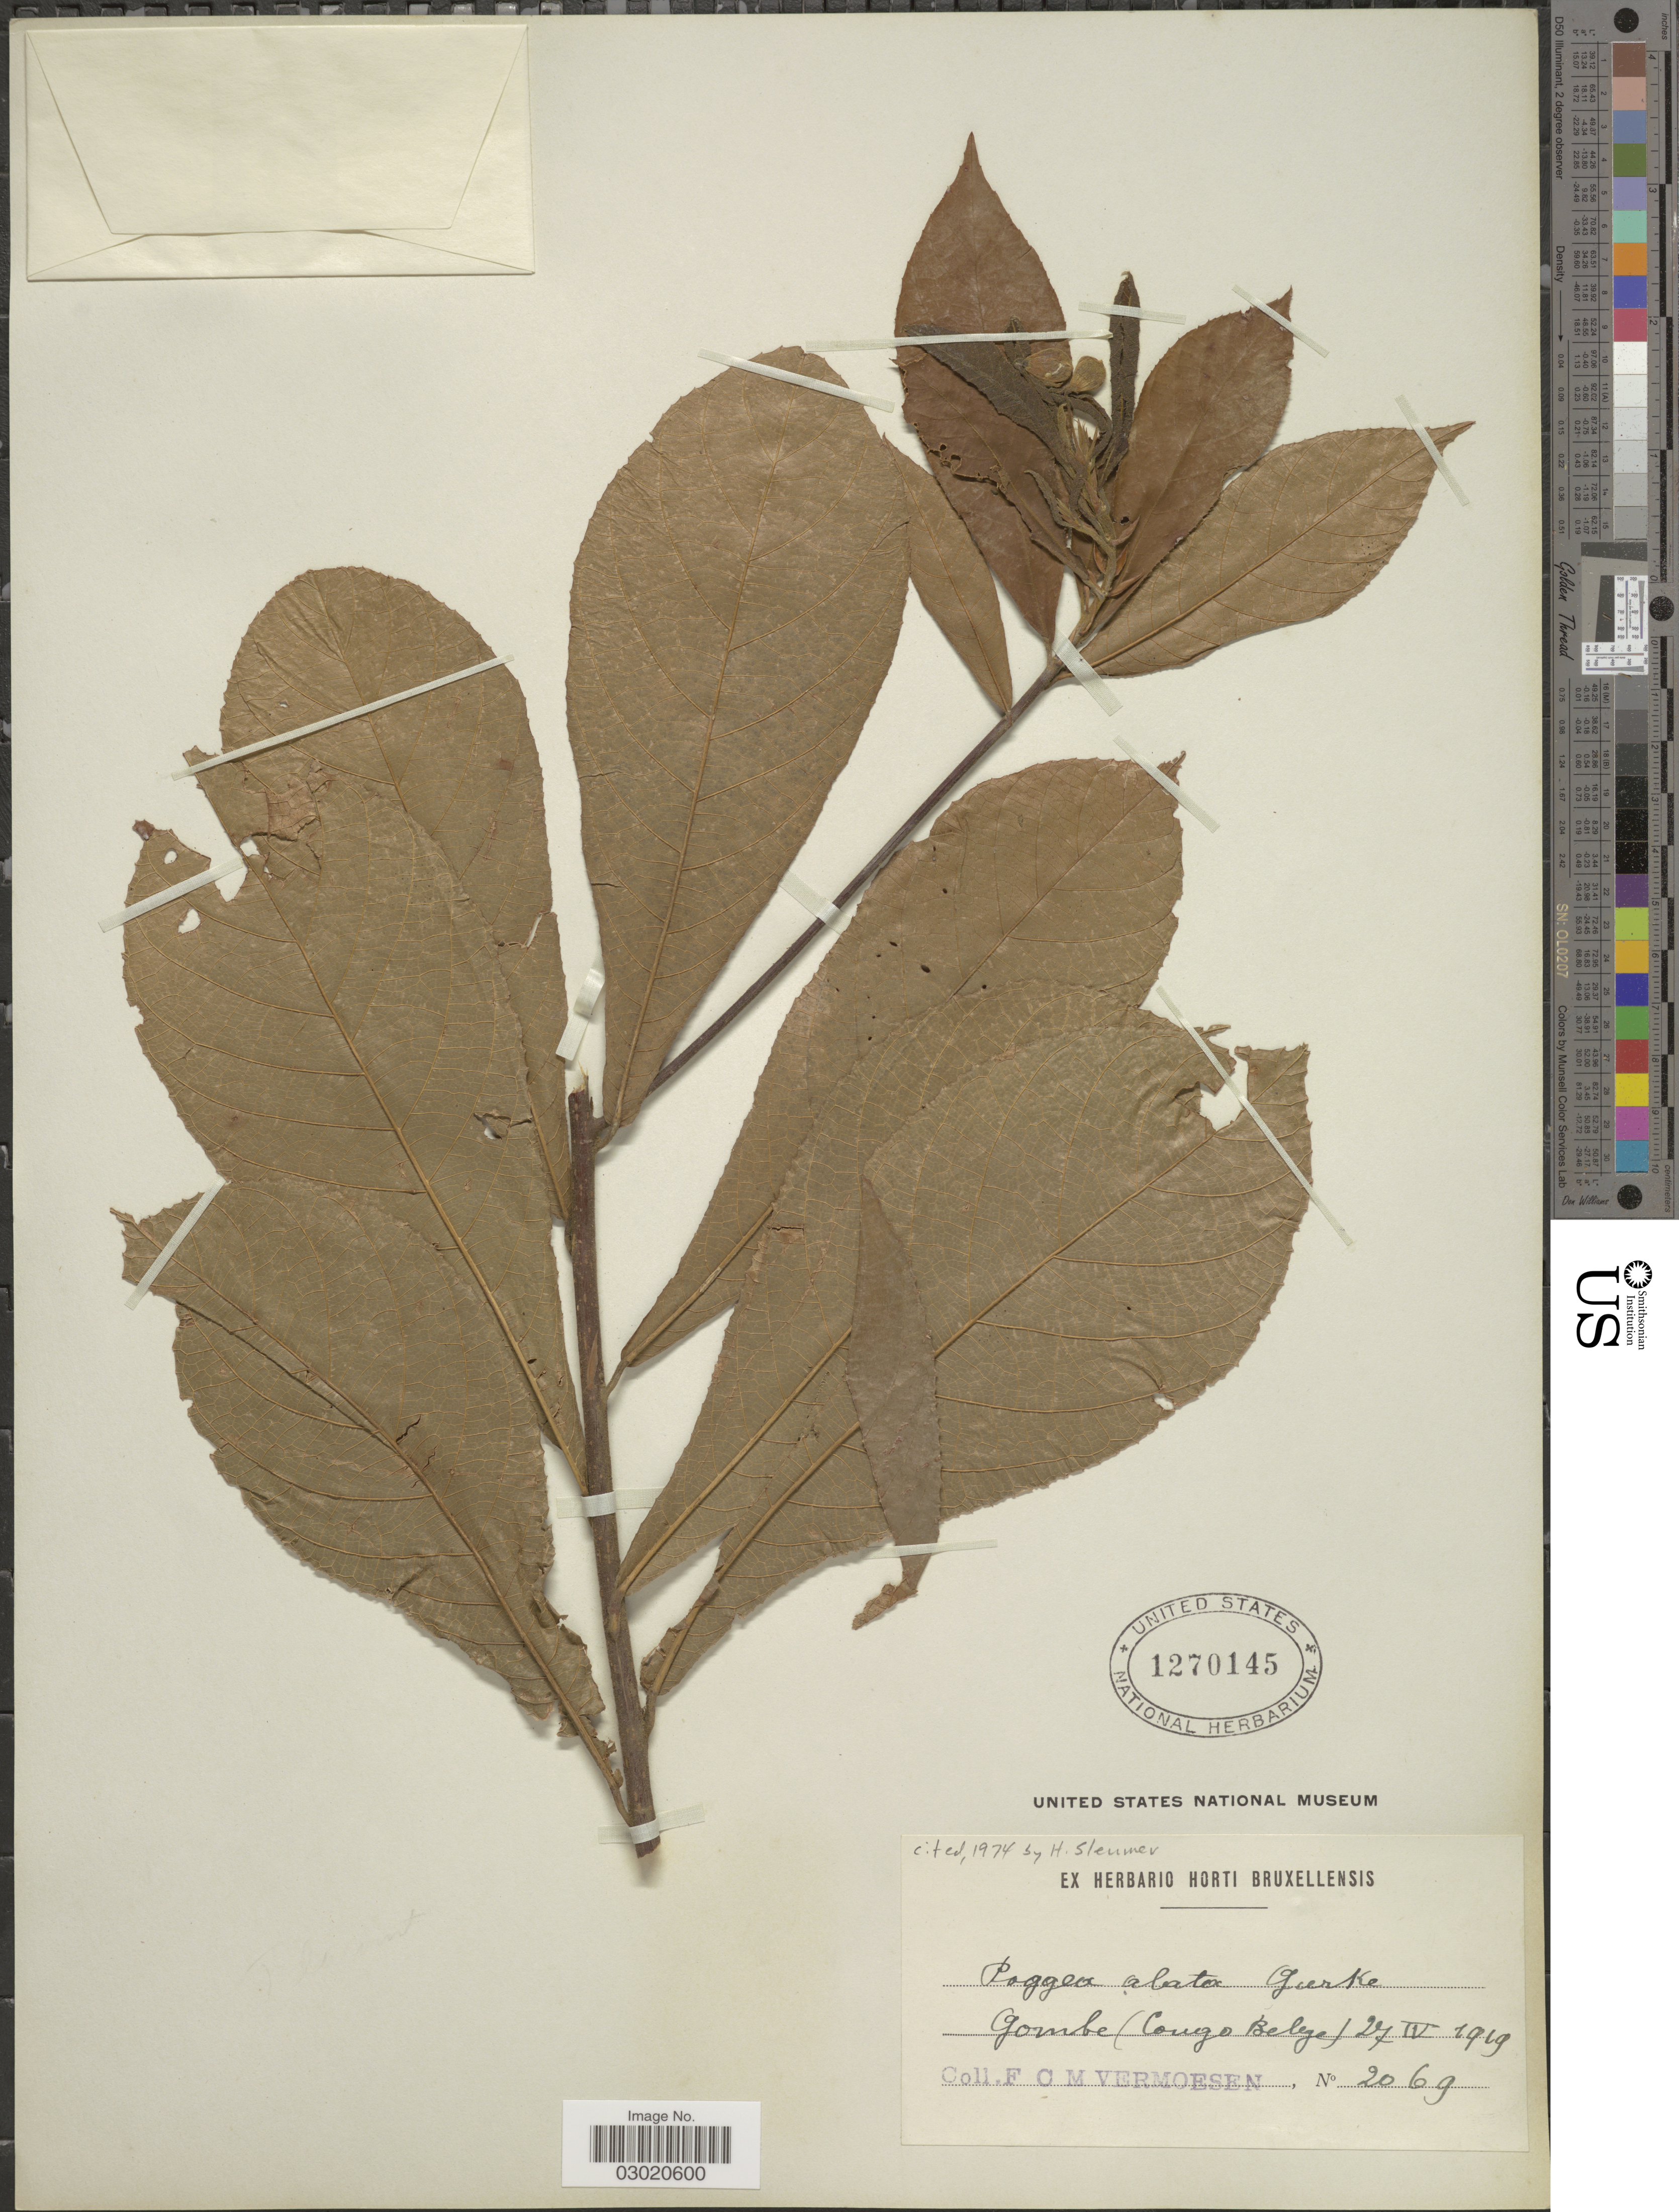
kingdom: Plantae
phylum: Tracheophyta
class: Magnoliopsida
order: Malpighiales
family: Achariaceae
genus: Poggea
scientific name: Poggea alata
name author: Gürke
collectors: C. Vermoesen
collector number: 2069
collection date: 1919-04-27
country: Congo, Democratic Republic of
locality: Gombe (Congo Belge).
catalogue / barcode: US 1270145